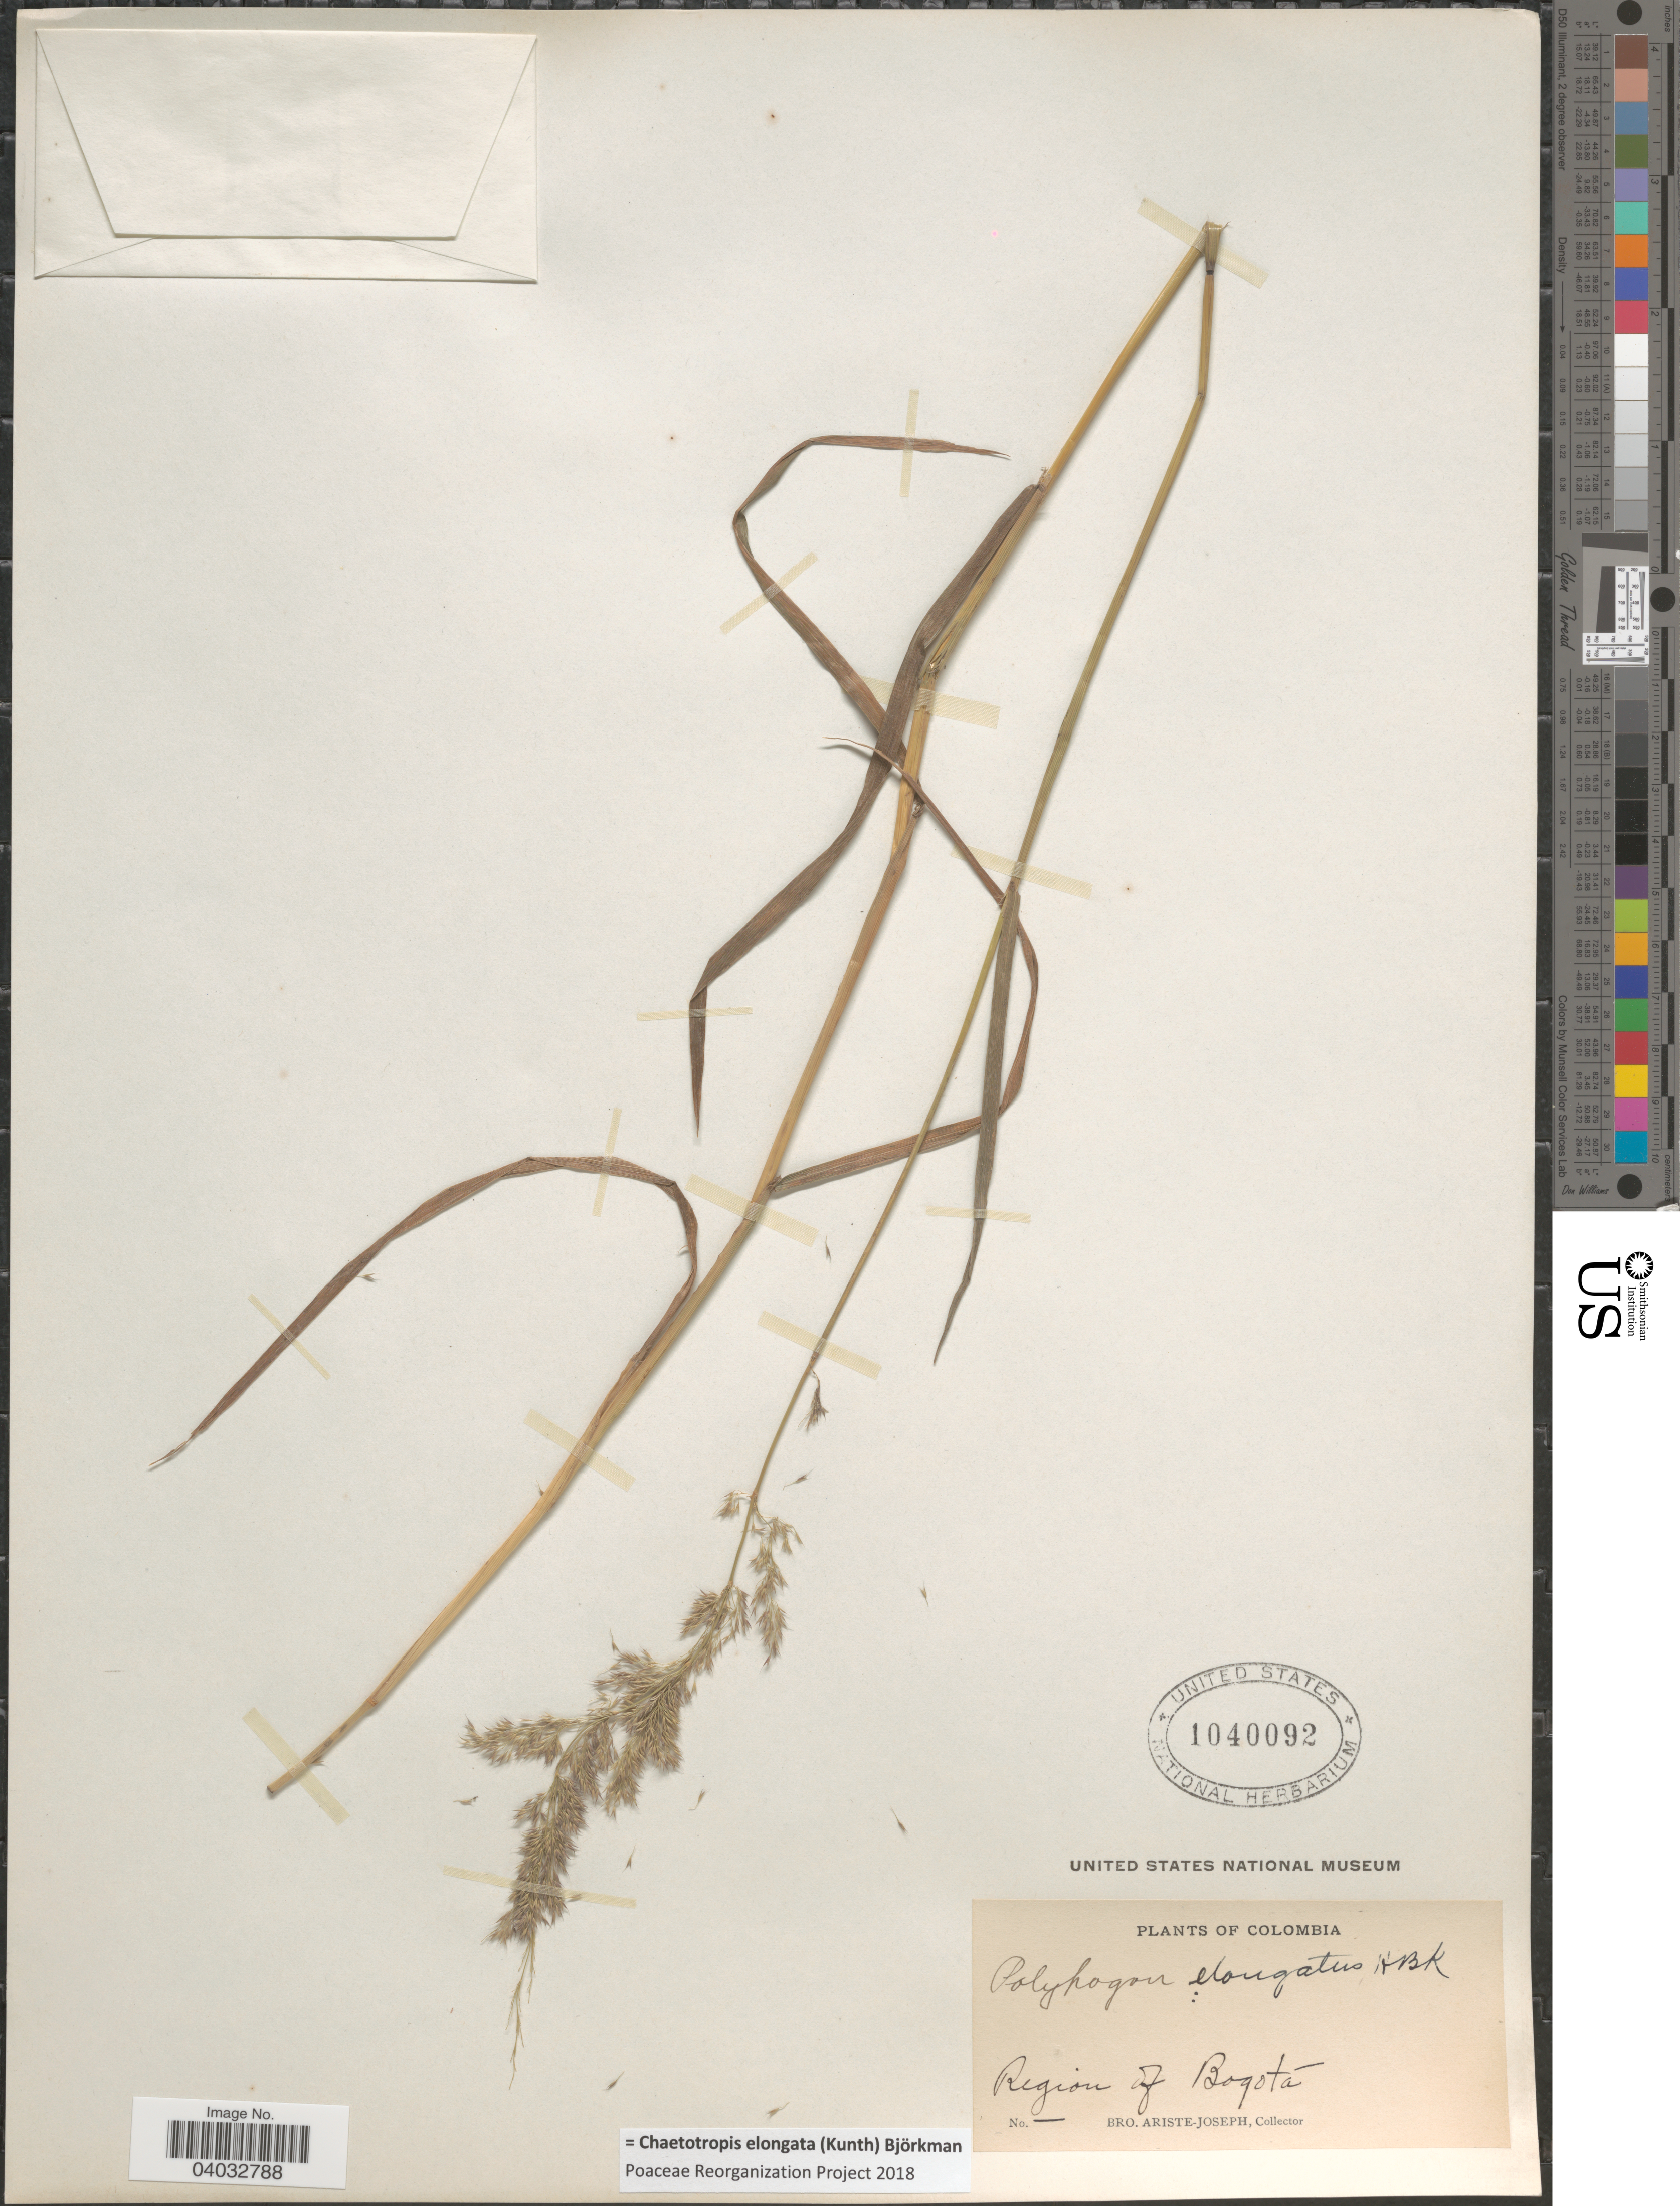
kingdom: Plantae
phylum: Tracheophyta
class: Liliopsida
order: Poales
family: Poaceae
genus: Chaetotropis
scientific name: Chaetotropis elongata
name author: (Kunth) Björkman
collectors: Bro. Ariste-Joseph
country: Colombia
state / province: Bogota D.C.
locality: Region of Bogotá.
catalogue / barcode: US 1040092